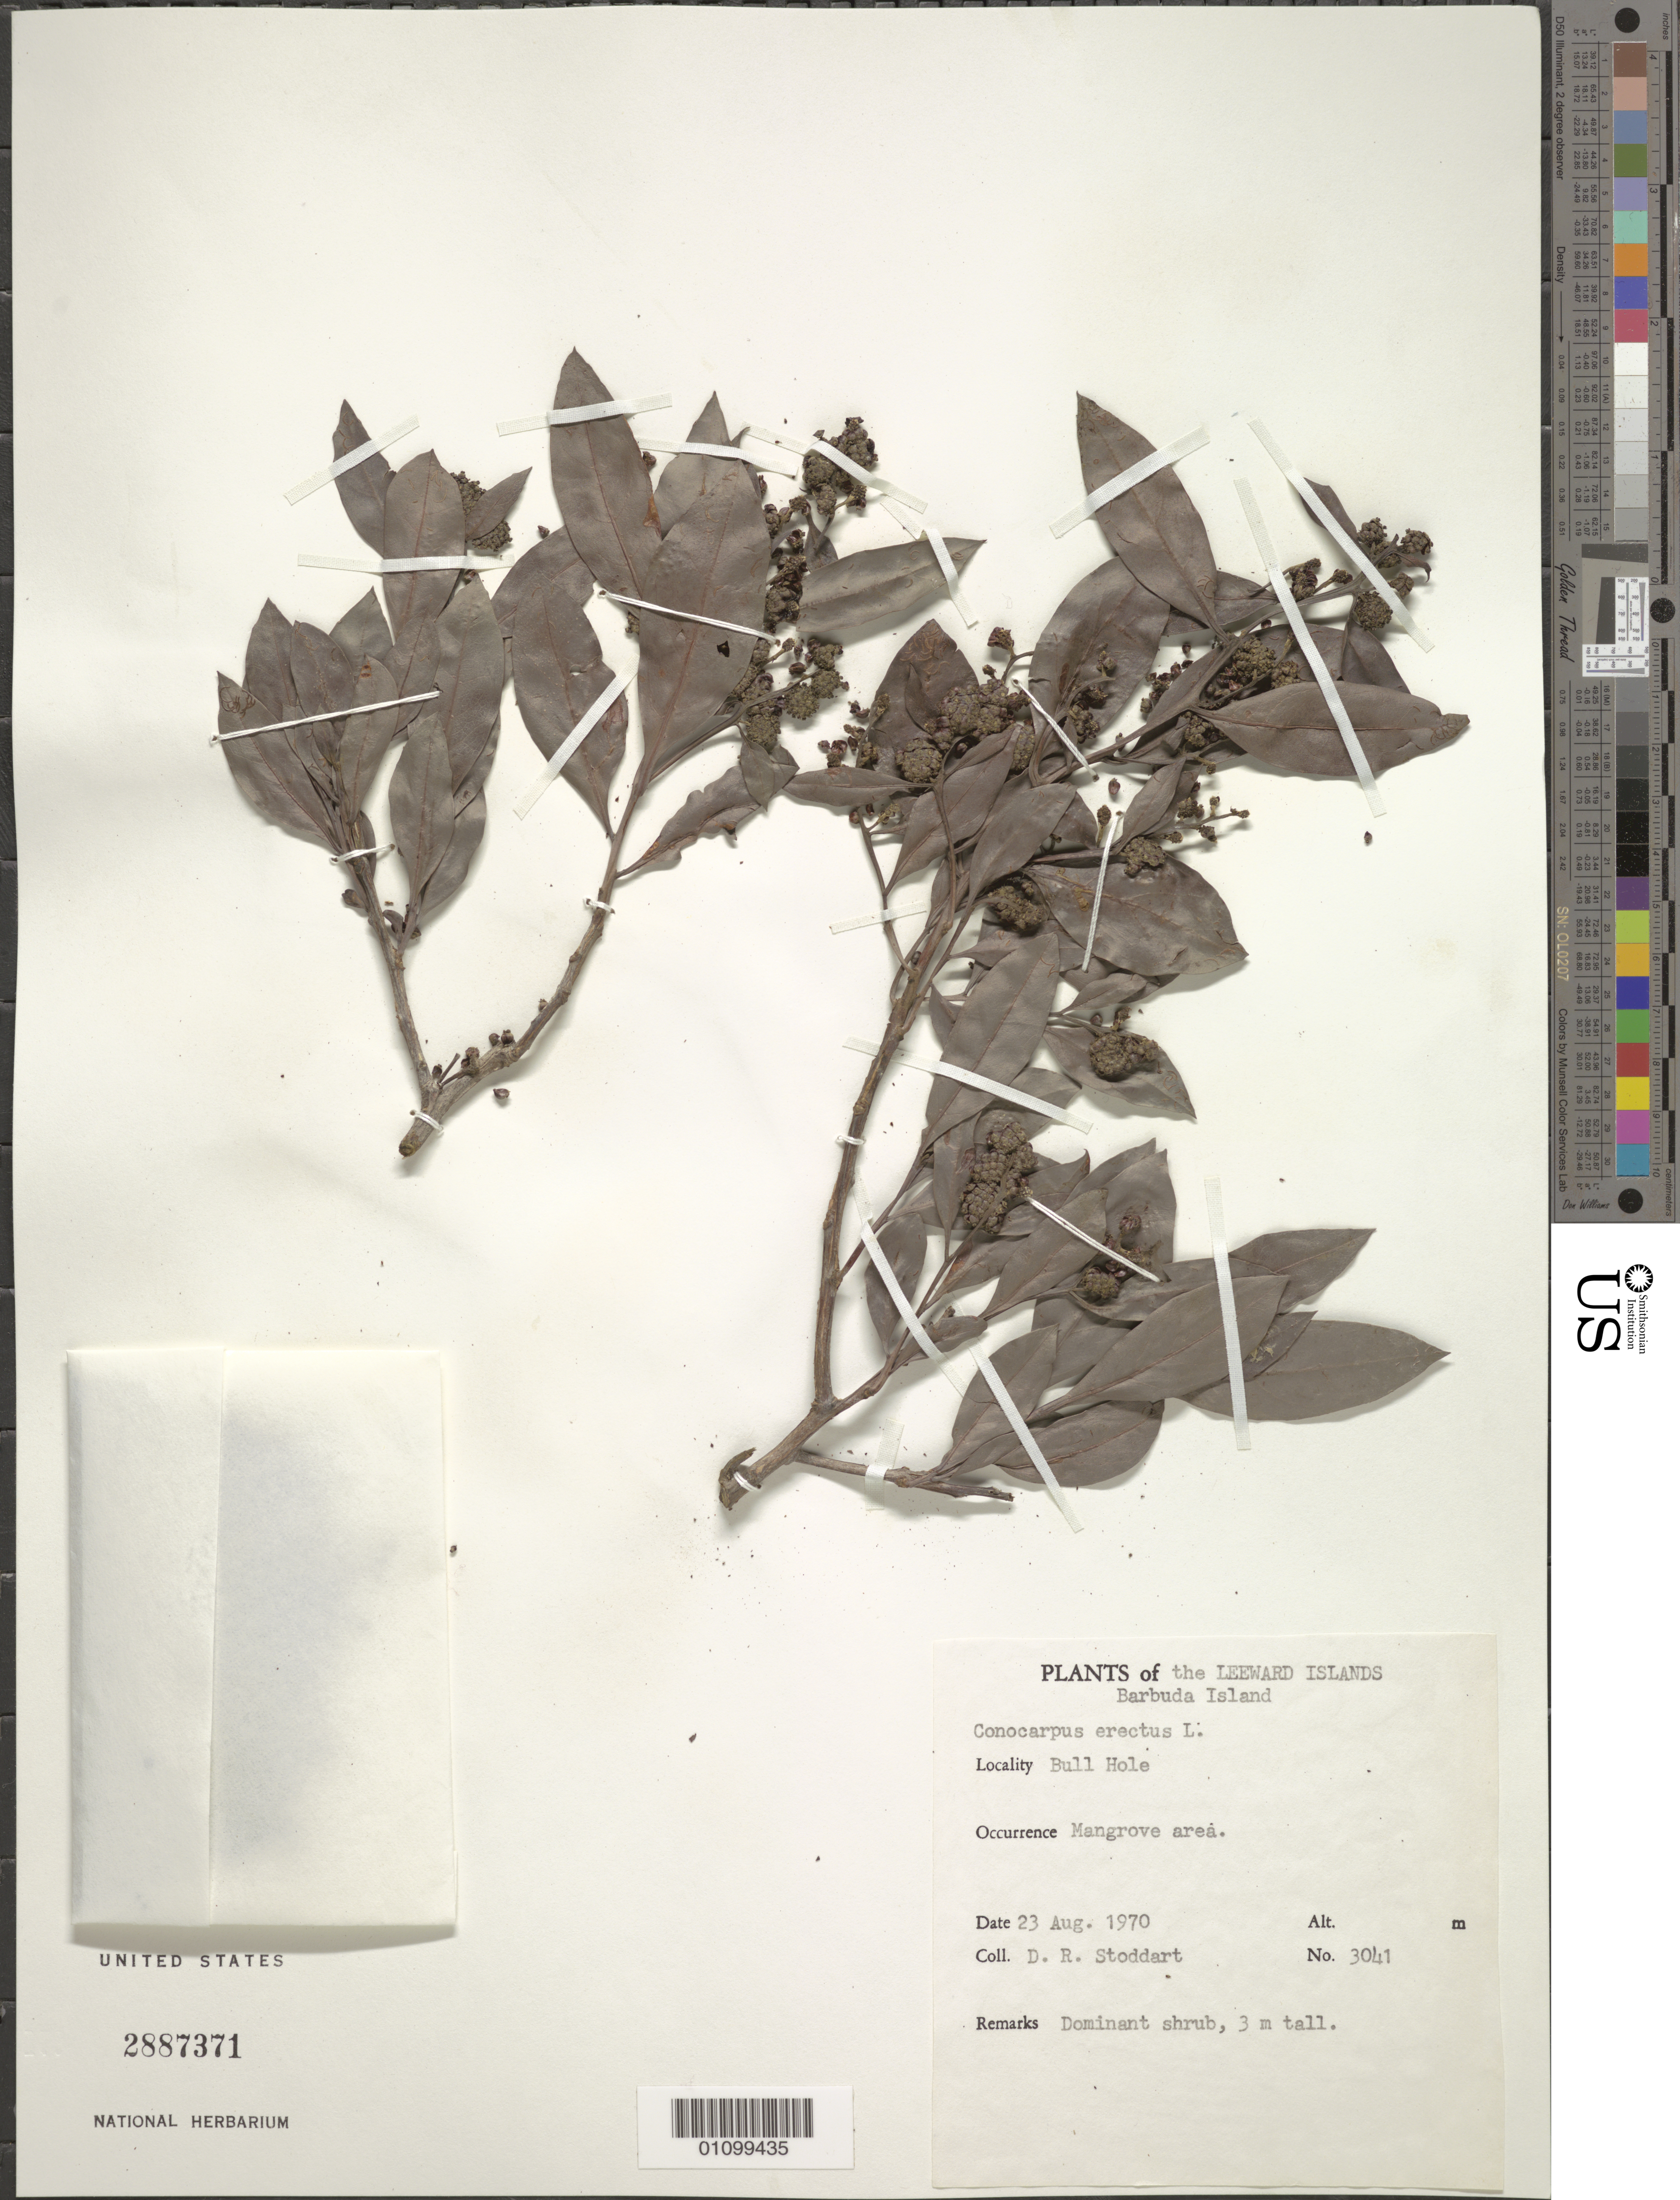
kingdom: Plantae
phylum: Tracheophyta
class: Magnoliopsida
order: Myrtales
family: Combretaceae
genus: Conocarpus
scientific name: Conocarpus erectus var. erectus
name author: L.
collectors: D. R. Stoddart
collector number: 3041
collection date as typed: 23 Aug 1970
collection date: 1970-08-23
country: Antigua and Barbuda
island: Barbuda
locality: Leeward Island. Bull Hole. Mangrove area.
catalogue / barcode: US 2887371